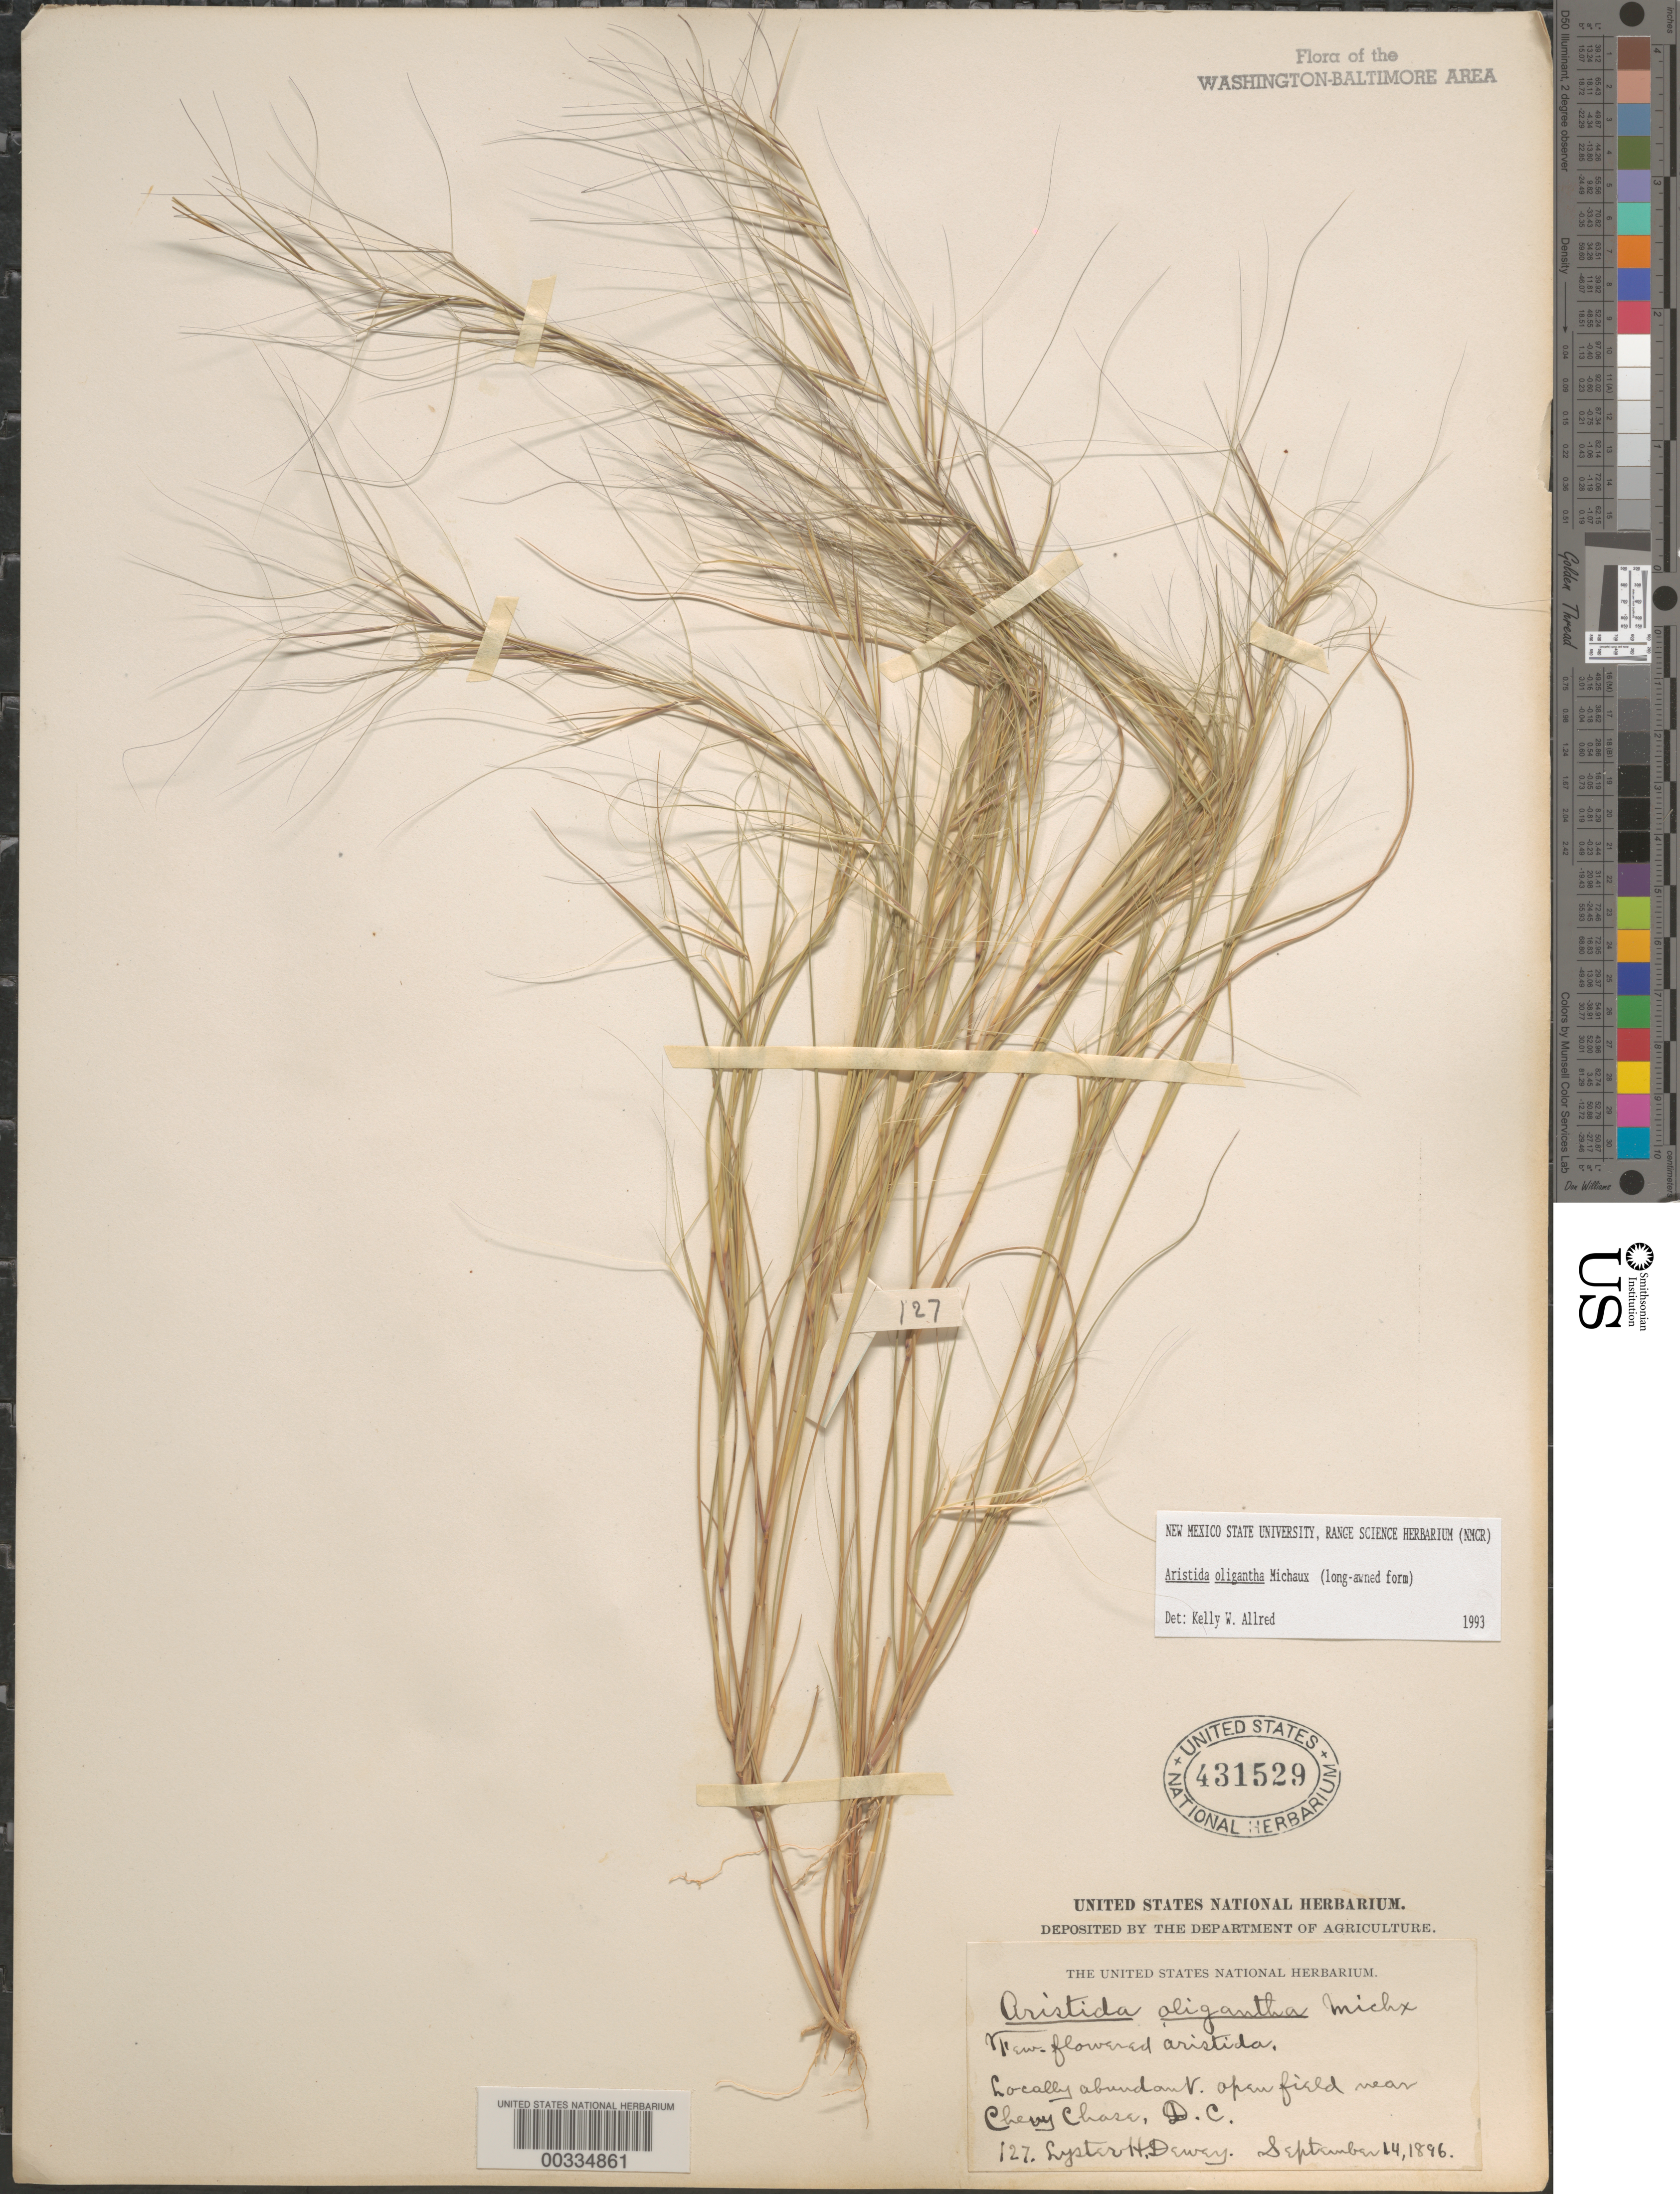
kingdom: Plantae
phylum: Tracheophyta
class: Liliopsida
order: Poales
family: Poaceae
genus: Aristida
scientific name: Aristida oligantha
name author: Michx.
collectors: L. H. Dewey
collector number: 127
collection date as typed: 14 Sep 1896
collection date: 1896-09-14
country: United States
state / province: District of Columbia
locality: Chevy Chase vicinity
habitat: Open field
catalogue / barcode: US 431529